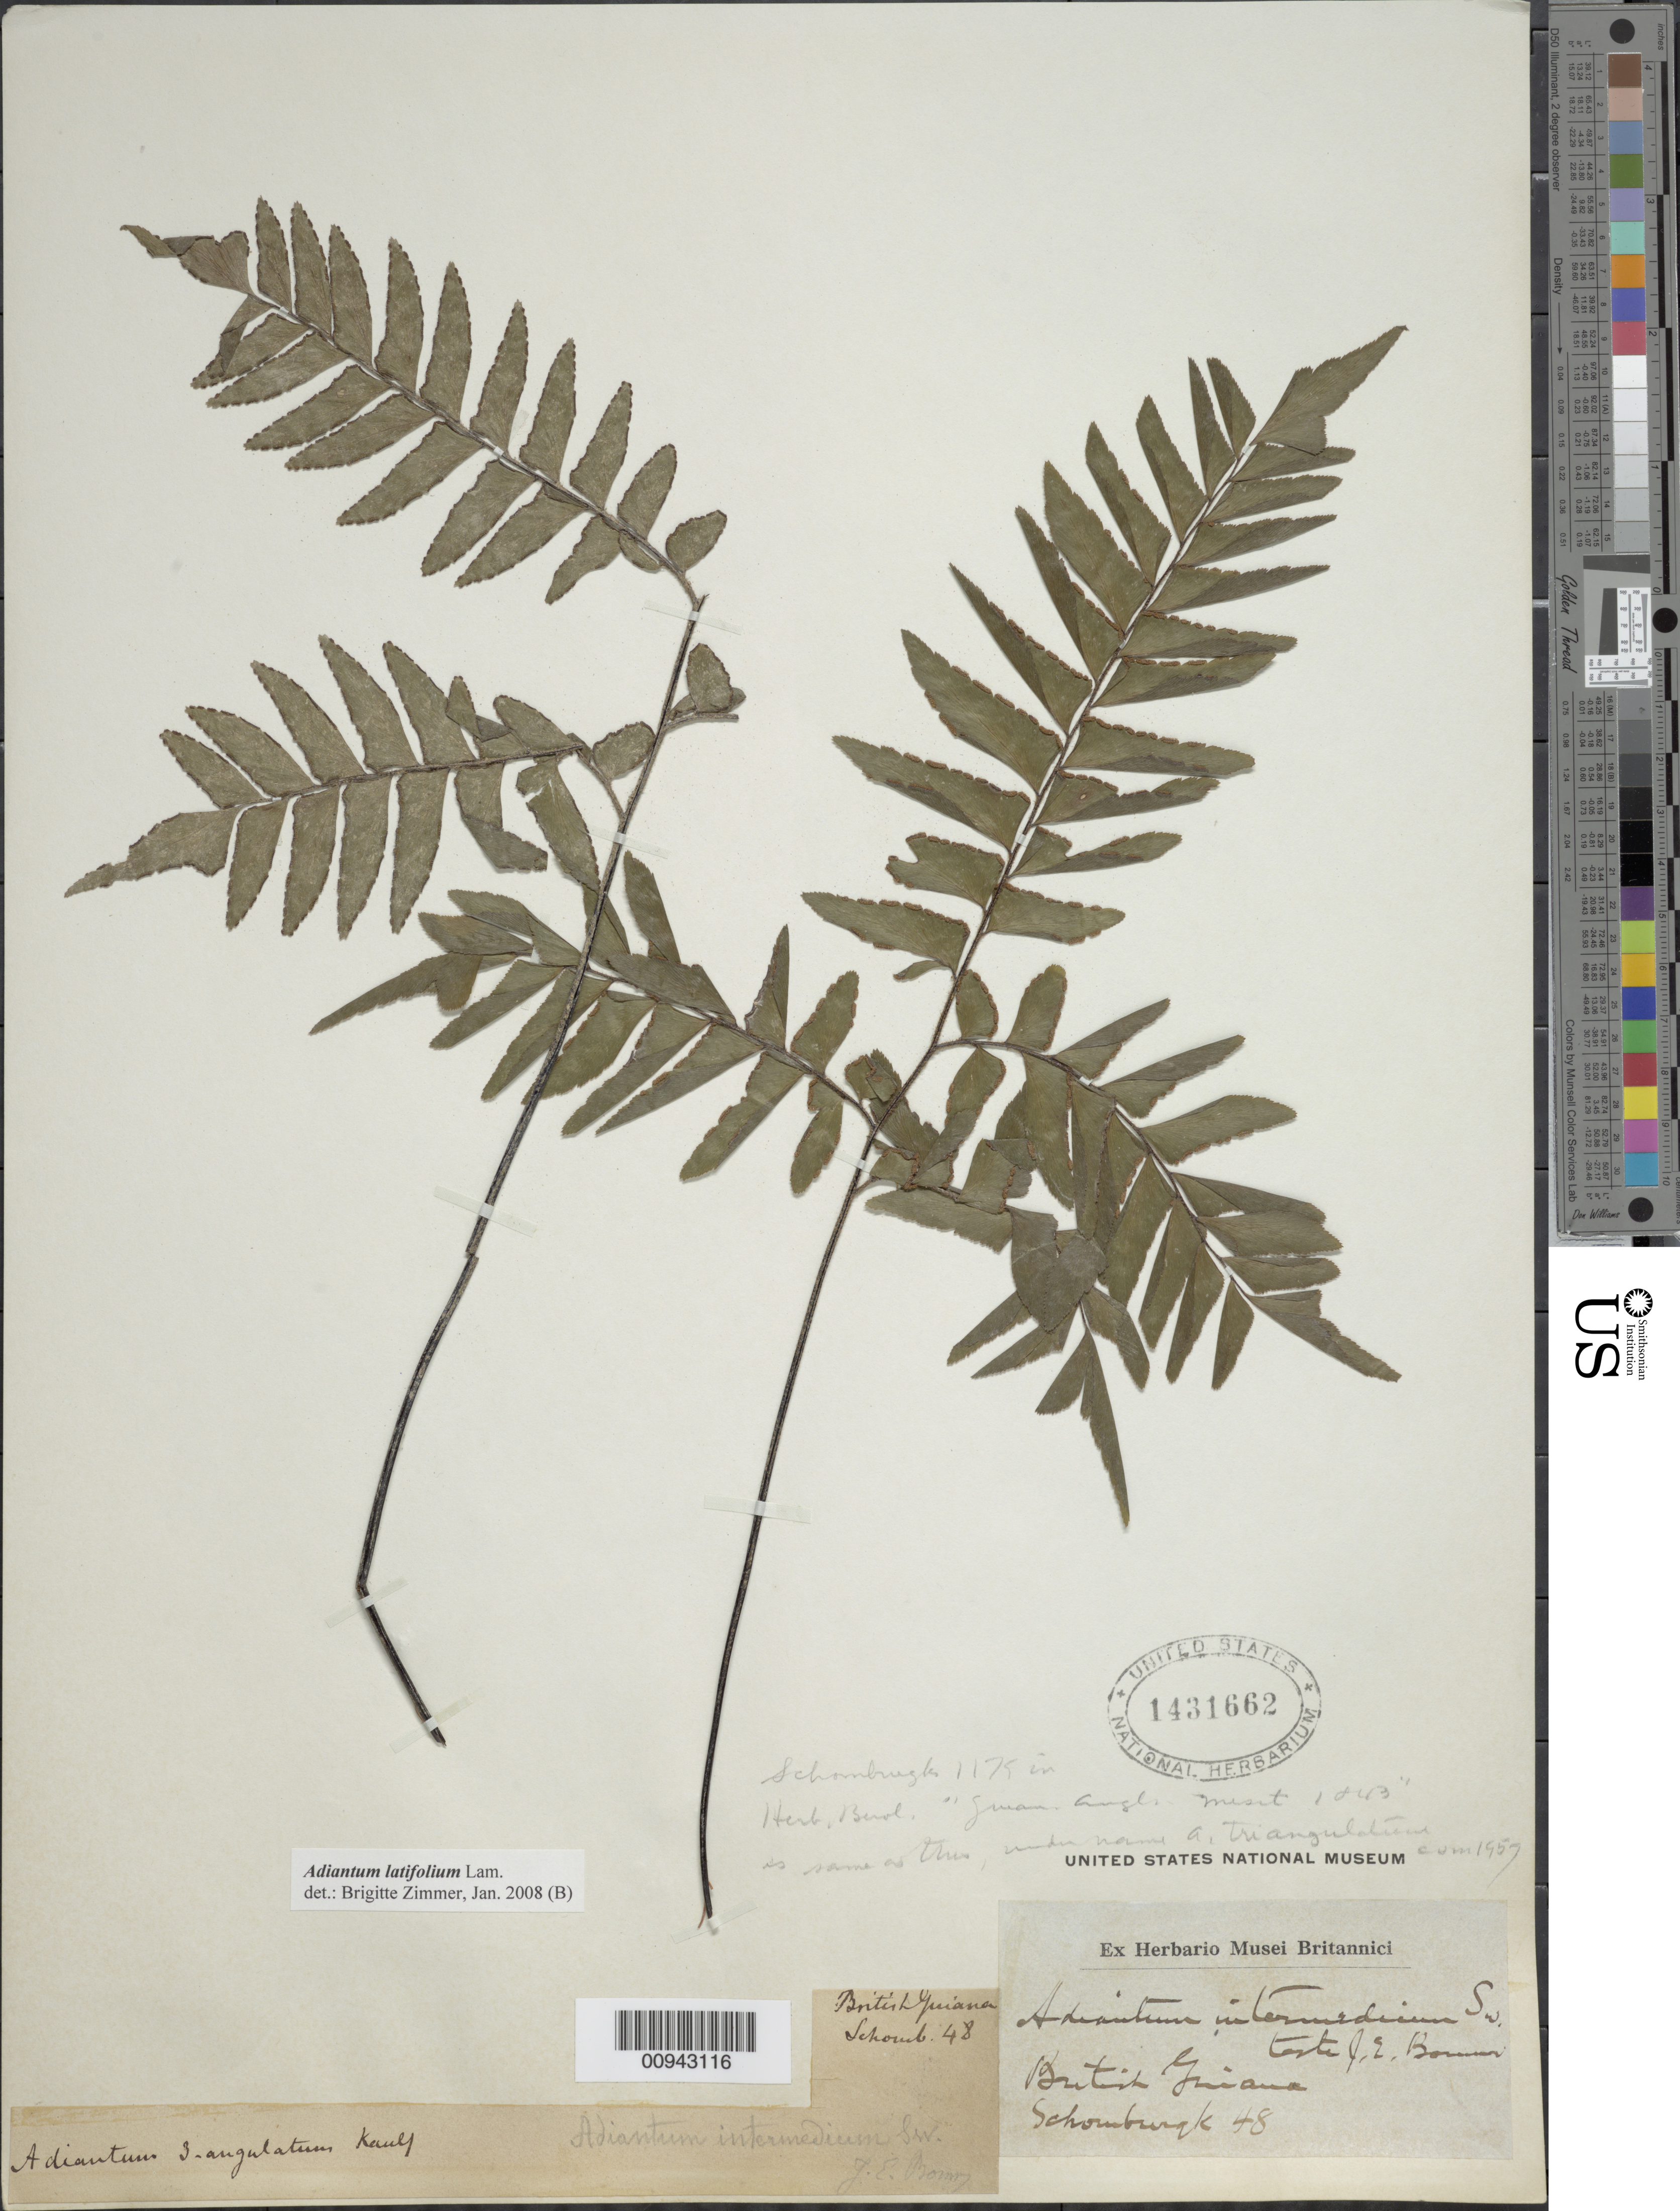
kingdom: Plantae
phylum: Tracheophyta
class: Polypodiopsida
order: Polypodiales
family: Pteridaceae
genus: Adiantum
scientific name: Adiantum latifolium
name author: Lam.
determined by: Zimmer, B.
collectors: -- Schomburgk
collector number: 48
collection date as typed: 1842 to 1843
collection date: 1842/1843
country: Guyana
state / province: Cuyuni-Mazaruni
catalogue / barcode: US 1431662